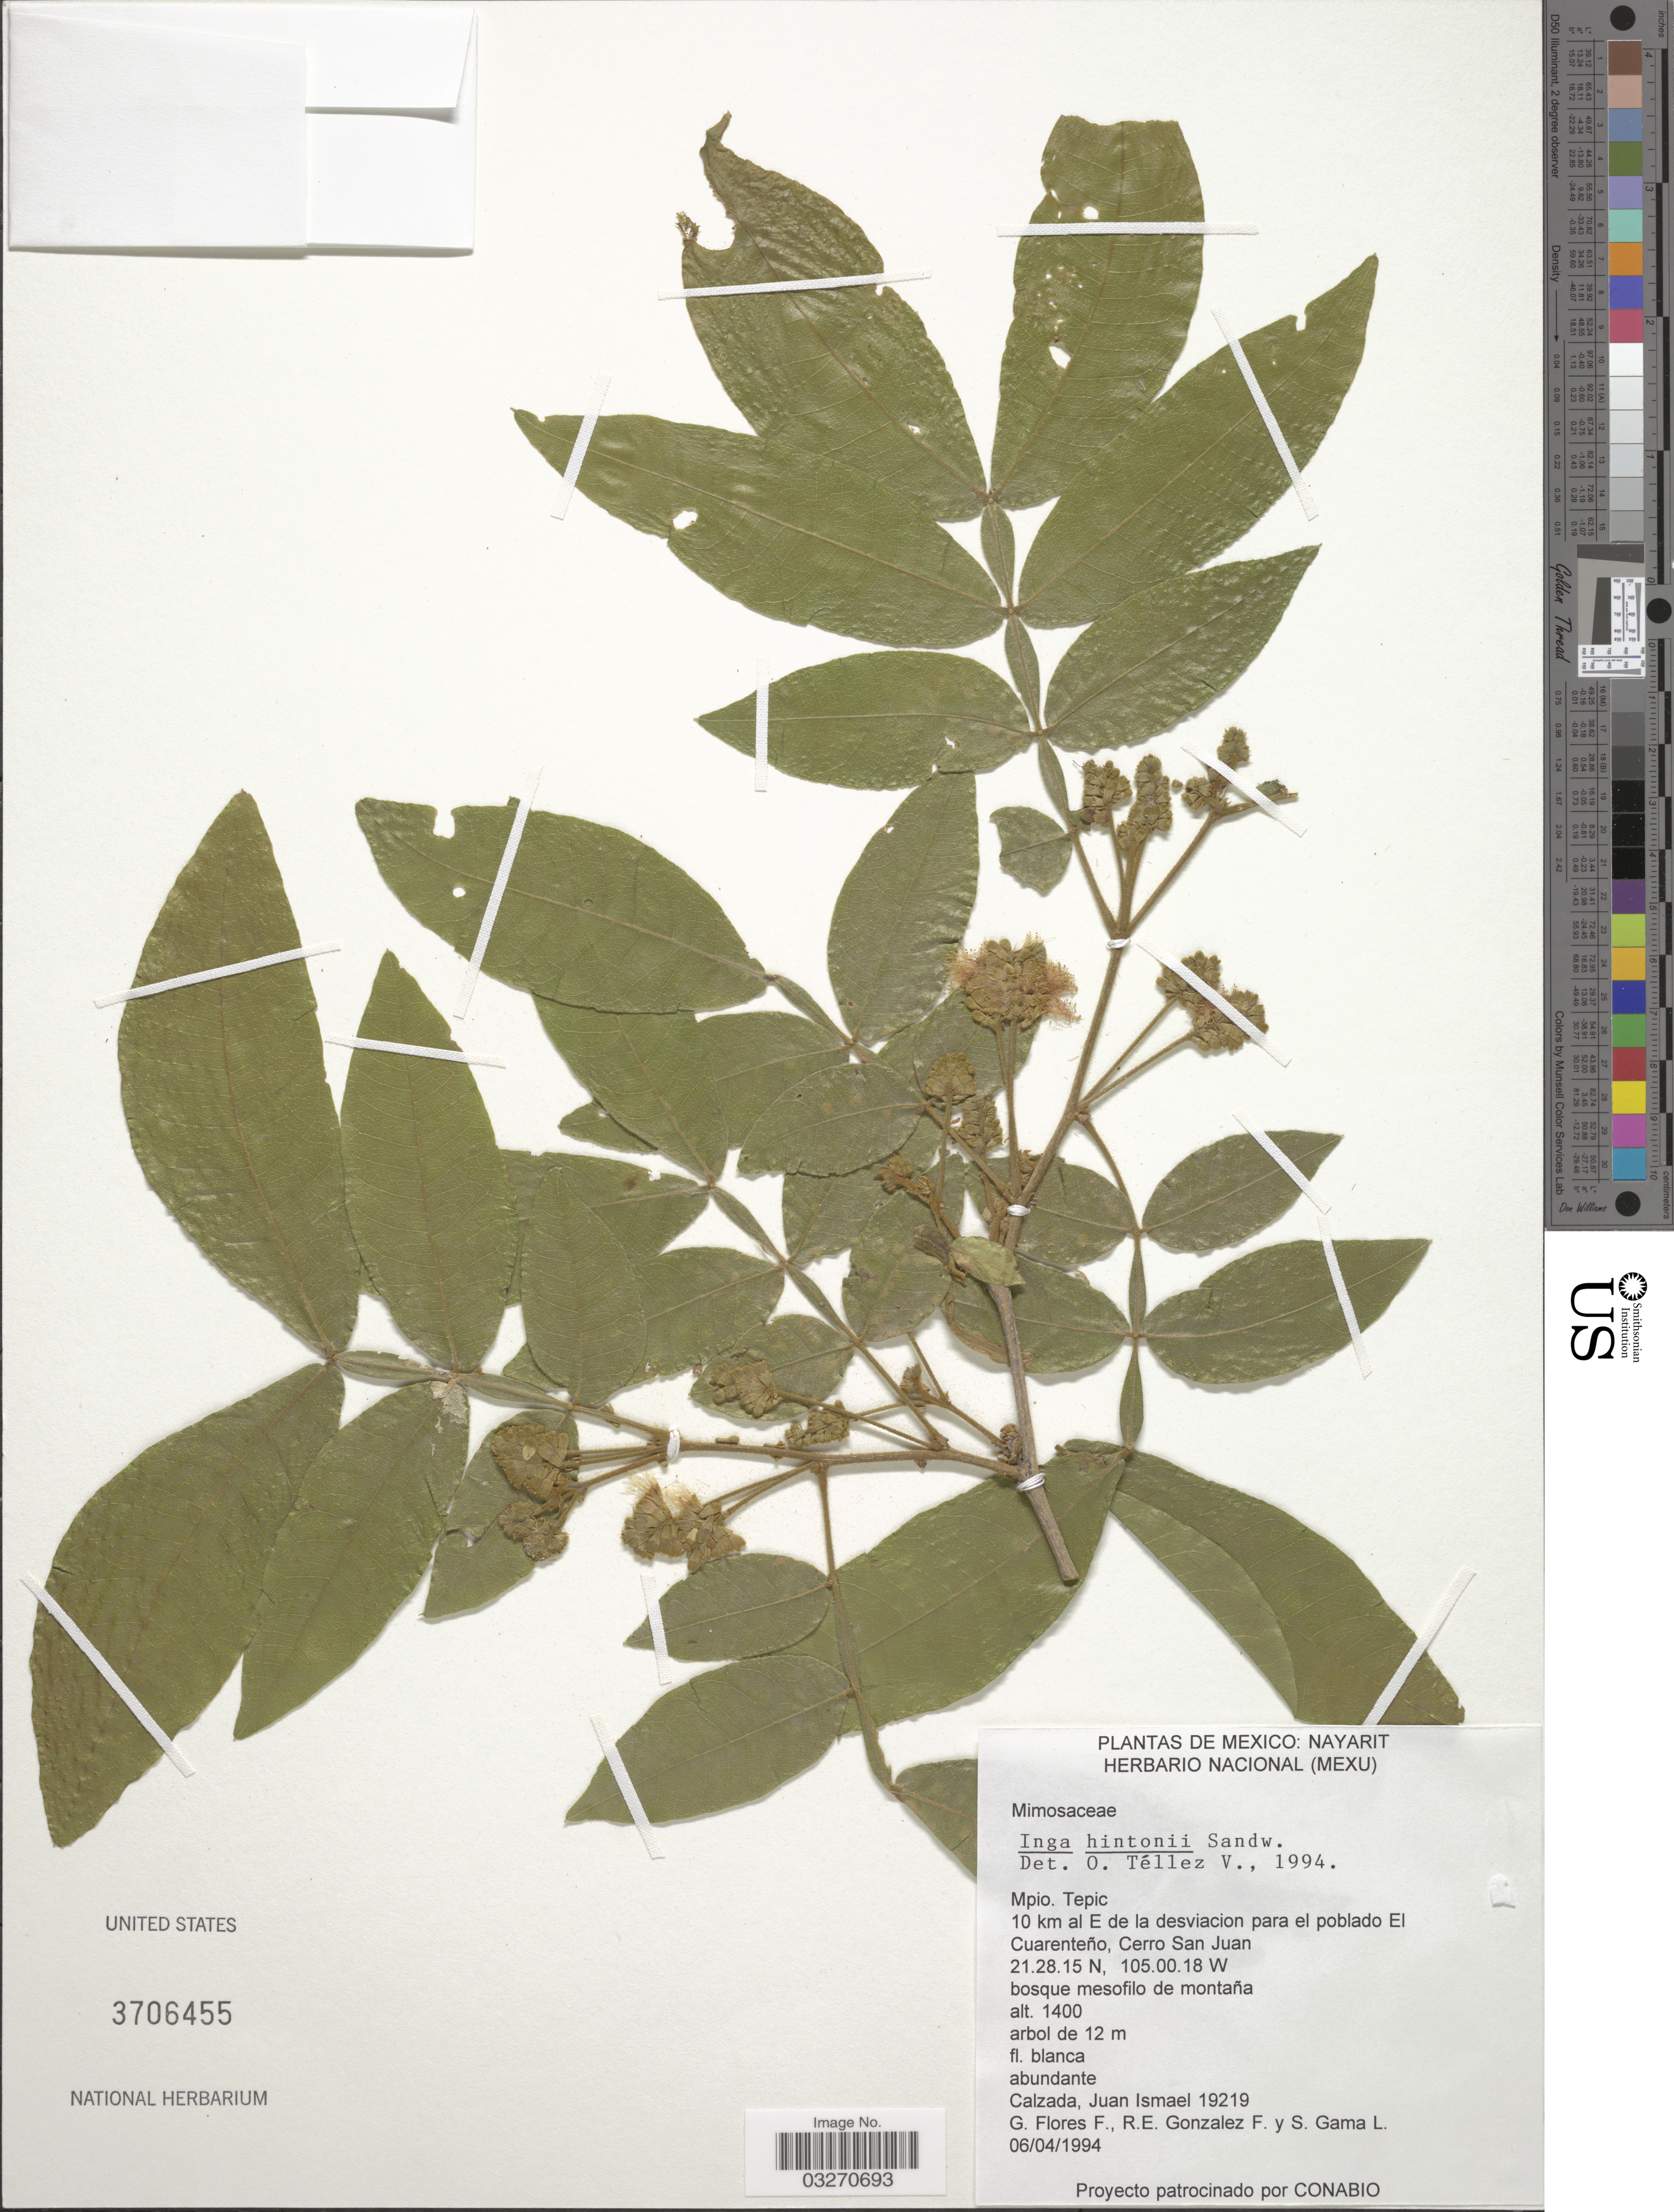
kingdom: Plantae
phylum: Tracheophyta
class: Magnoliopsida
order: Fabales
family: Fabaceae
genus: Inga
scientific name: Inga hintoni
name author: Sandwith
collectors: J. I. Calzada, G. Flores F., R. E. Gonzalez F. & S. Gama López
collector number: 19219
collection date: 1994-04-06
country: Mexico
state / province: Nayarit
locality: Mpio. Tepic. 10 km al E de la desviacion para el poblado El Cuarenteño, Cerro San Juan.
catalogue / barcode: US 3706455